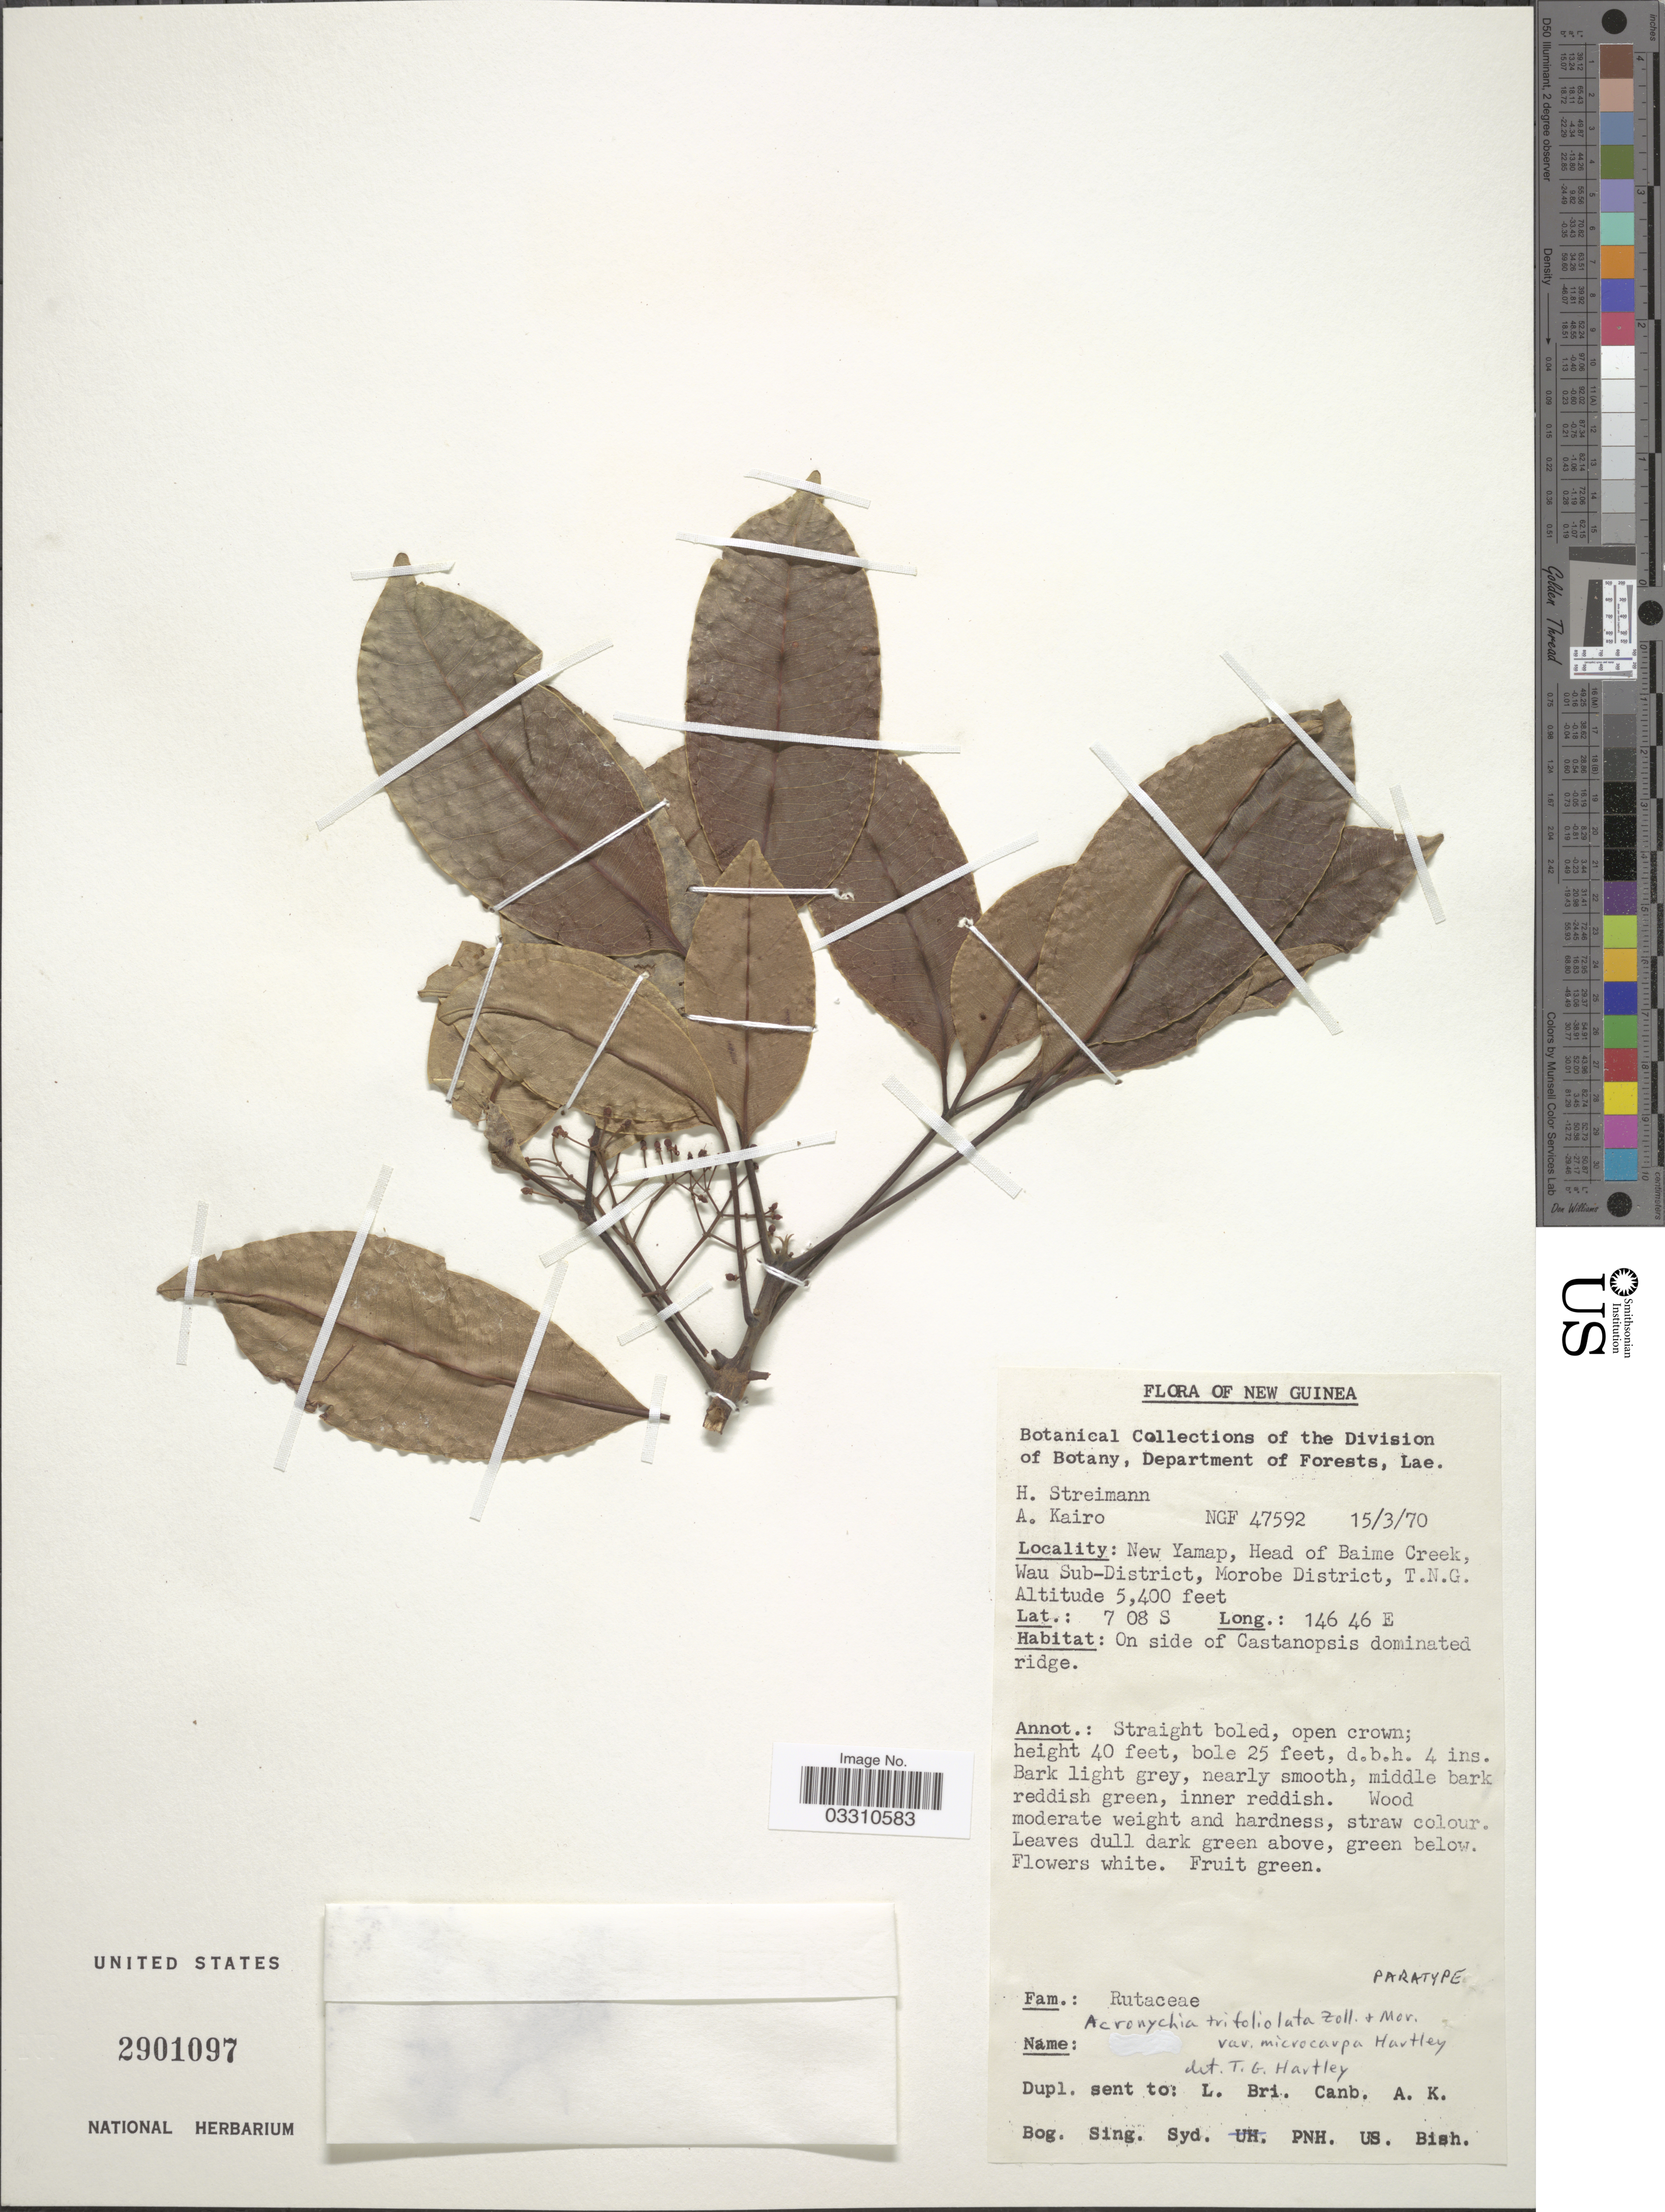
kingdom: Plantae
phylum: Tracheophyta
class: Magnoliopsida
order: Sapindales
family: Rutaceae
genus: Acronychia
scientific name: Acronychia trifoliolata var. microcarpa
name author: T.G. Hartley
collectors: H. Streiman & A. Kairo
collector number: NGF47592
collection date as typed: Transcribed d/m/y: 15/3/70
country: Papua New Guinea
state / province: Morobe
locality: New Guinea. New Yamap, Head of Baime Creek, Wau Sub-District, Morobe District, T.N.G.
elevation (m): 1646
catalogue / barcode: US 2901097